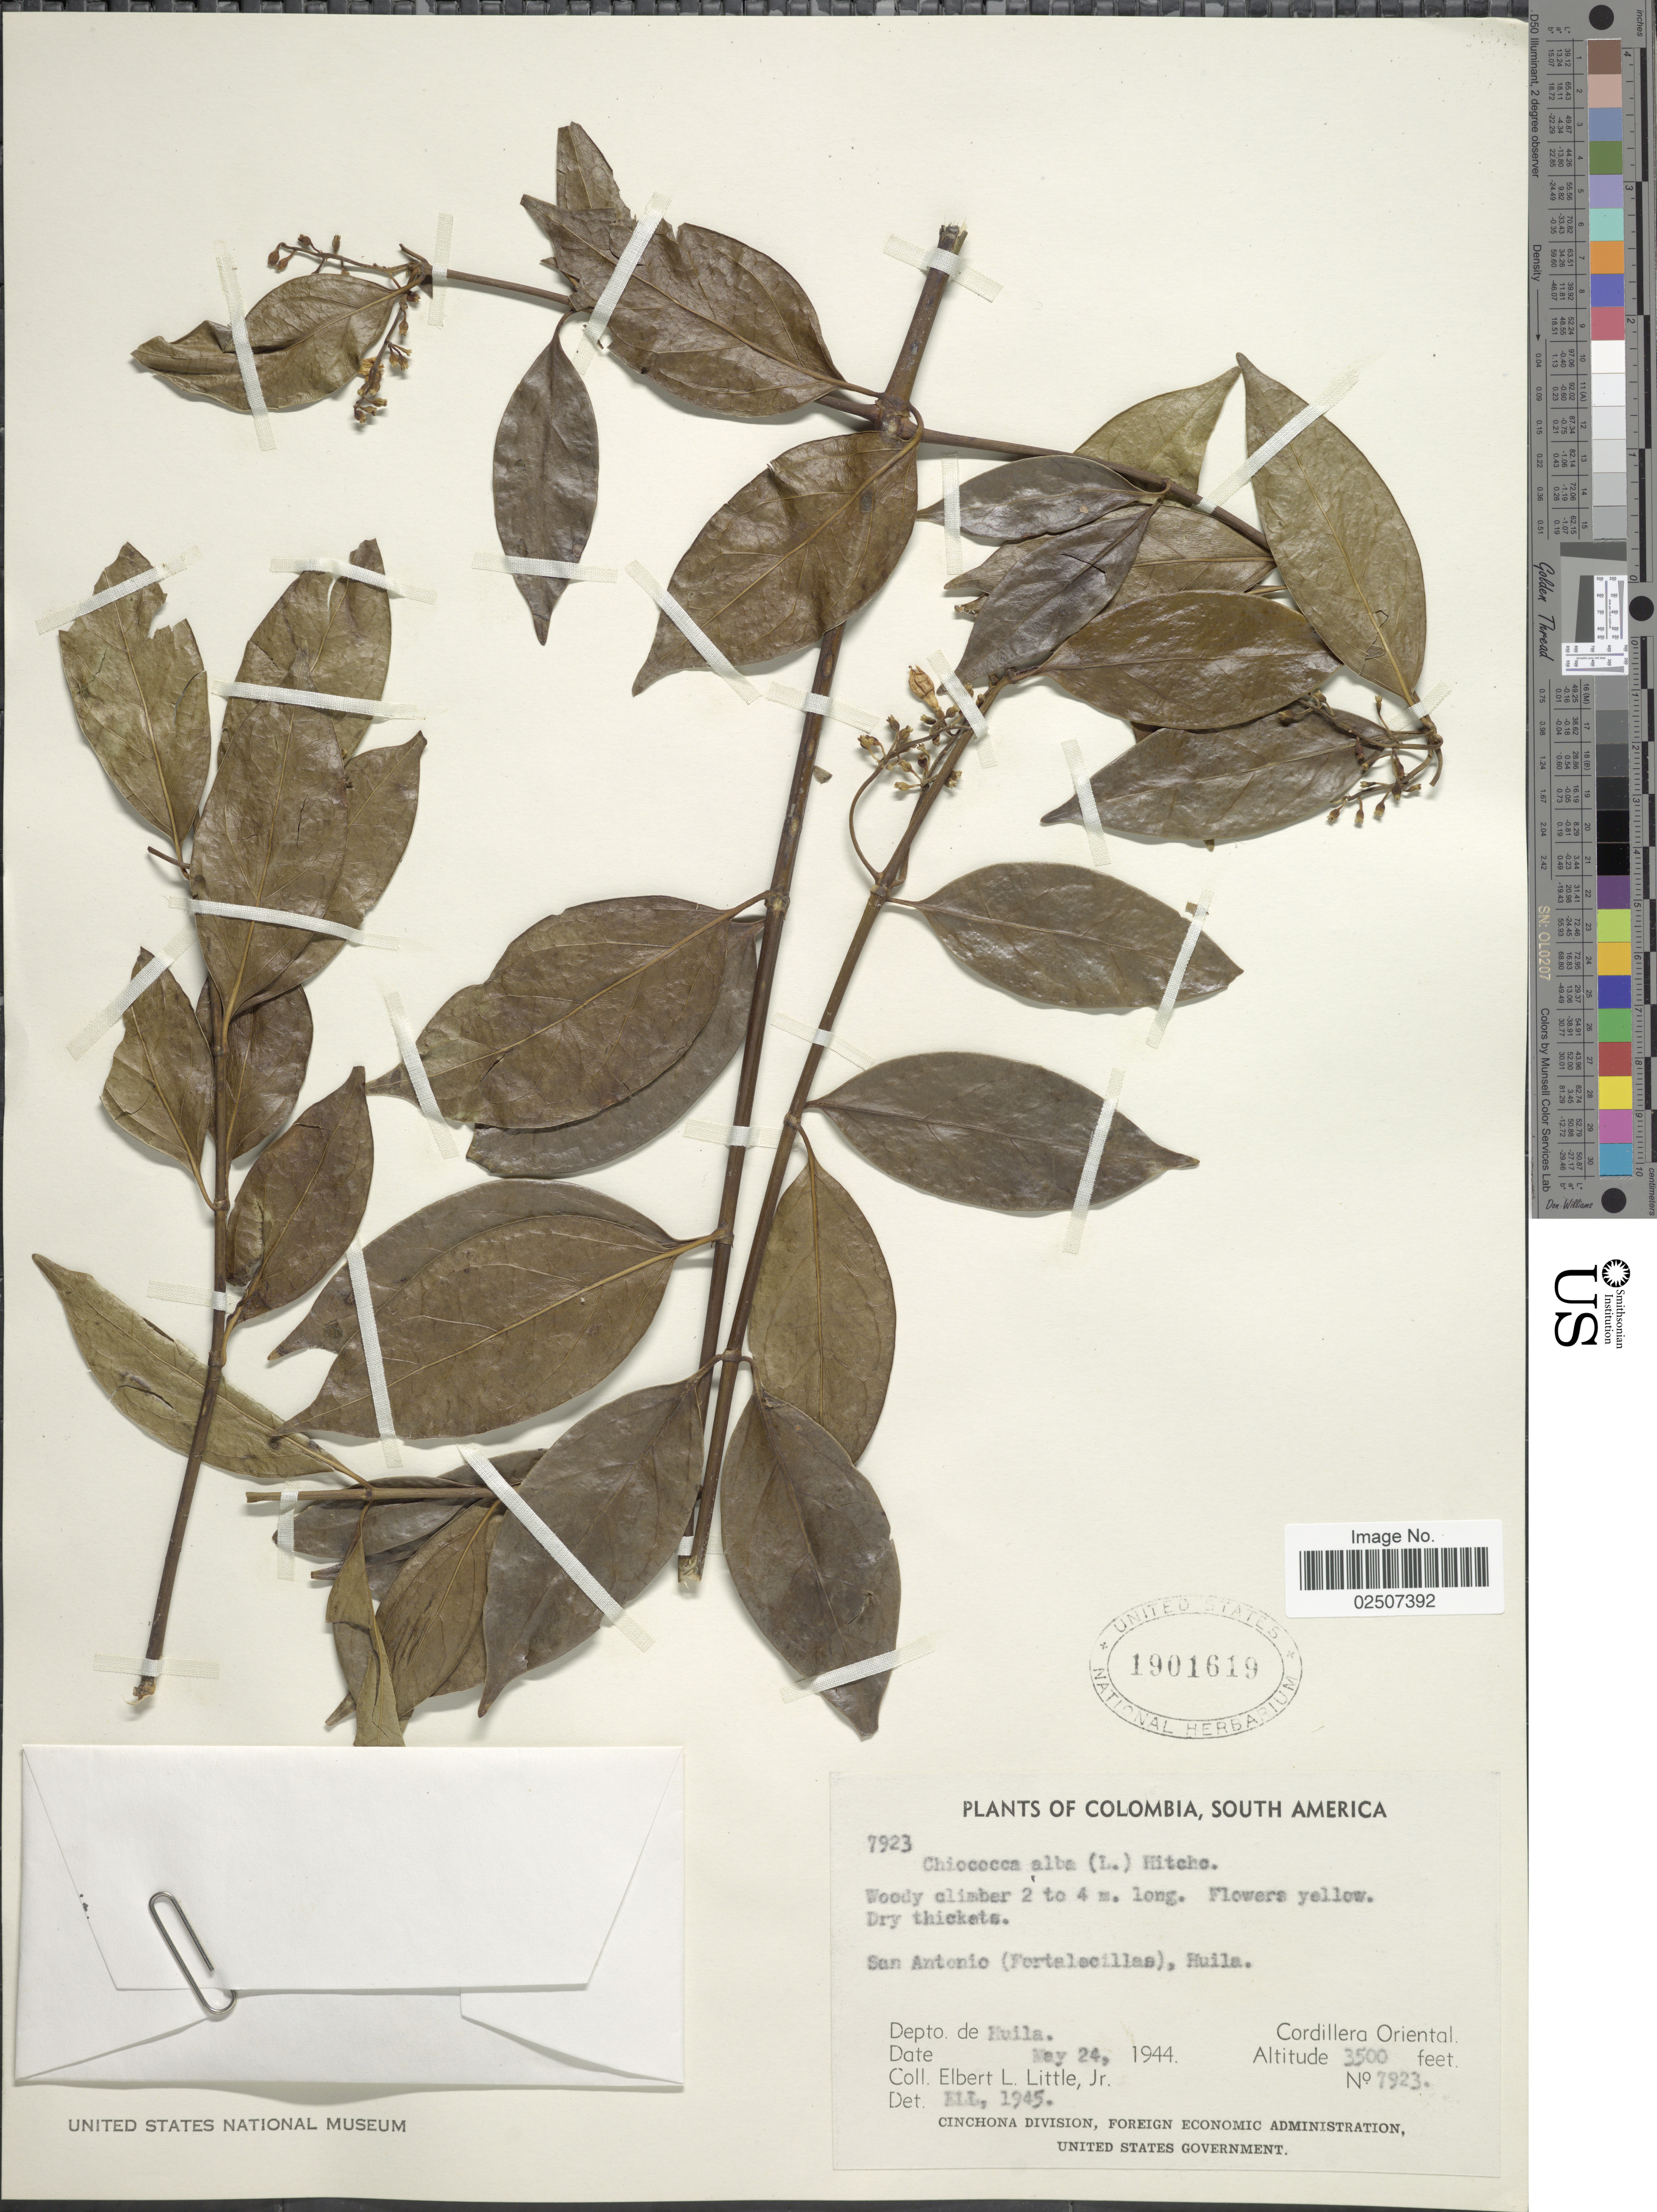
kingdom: Plantae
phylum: Tracheophyta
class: Magnoliopsida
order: Gentianales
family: Rubiaceae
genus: Chiococca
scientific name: Chiococca alba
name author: (L.) Hitchc.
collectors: E. L. Little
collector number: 7923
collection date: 1944-05-24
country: Colombia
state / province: Huila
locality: San Antonio (Fortalecillas). Depto. de Huila. Cordillera Oriental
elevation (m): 1067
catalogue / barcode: US 1901619